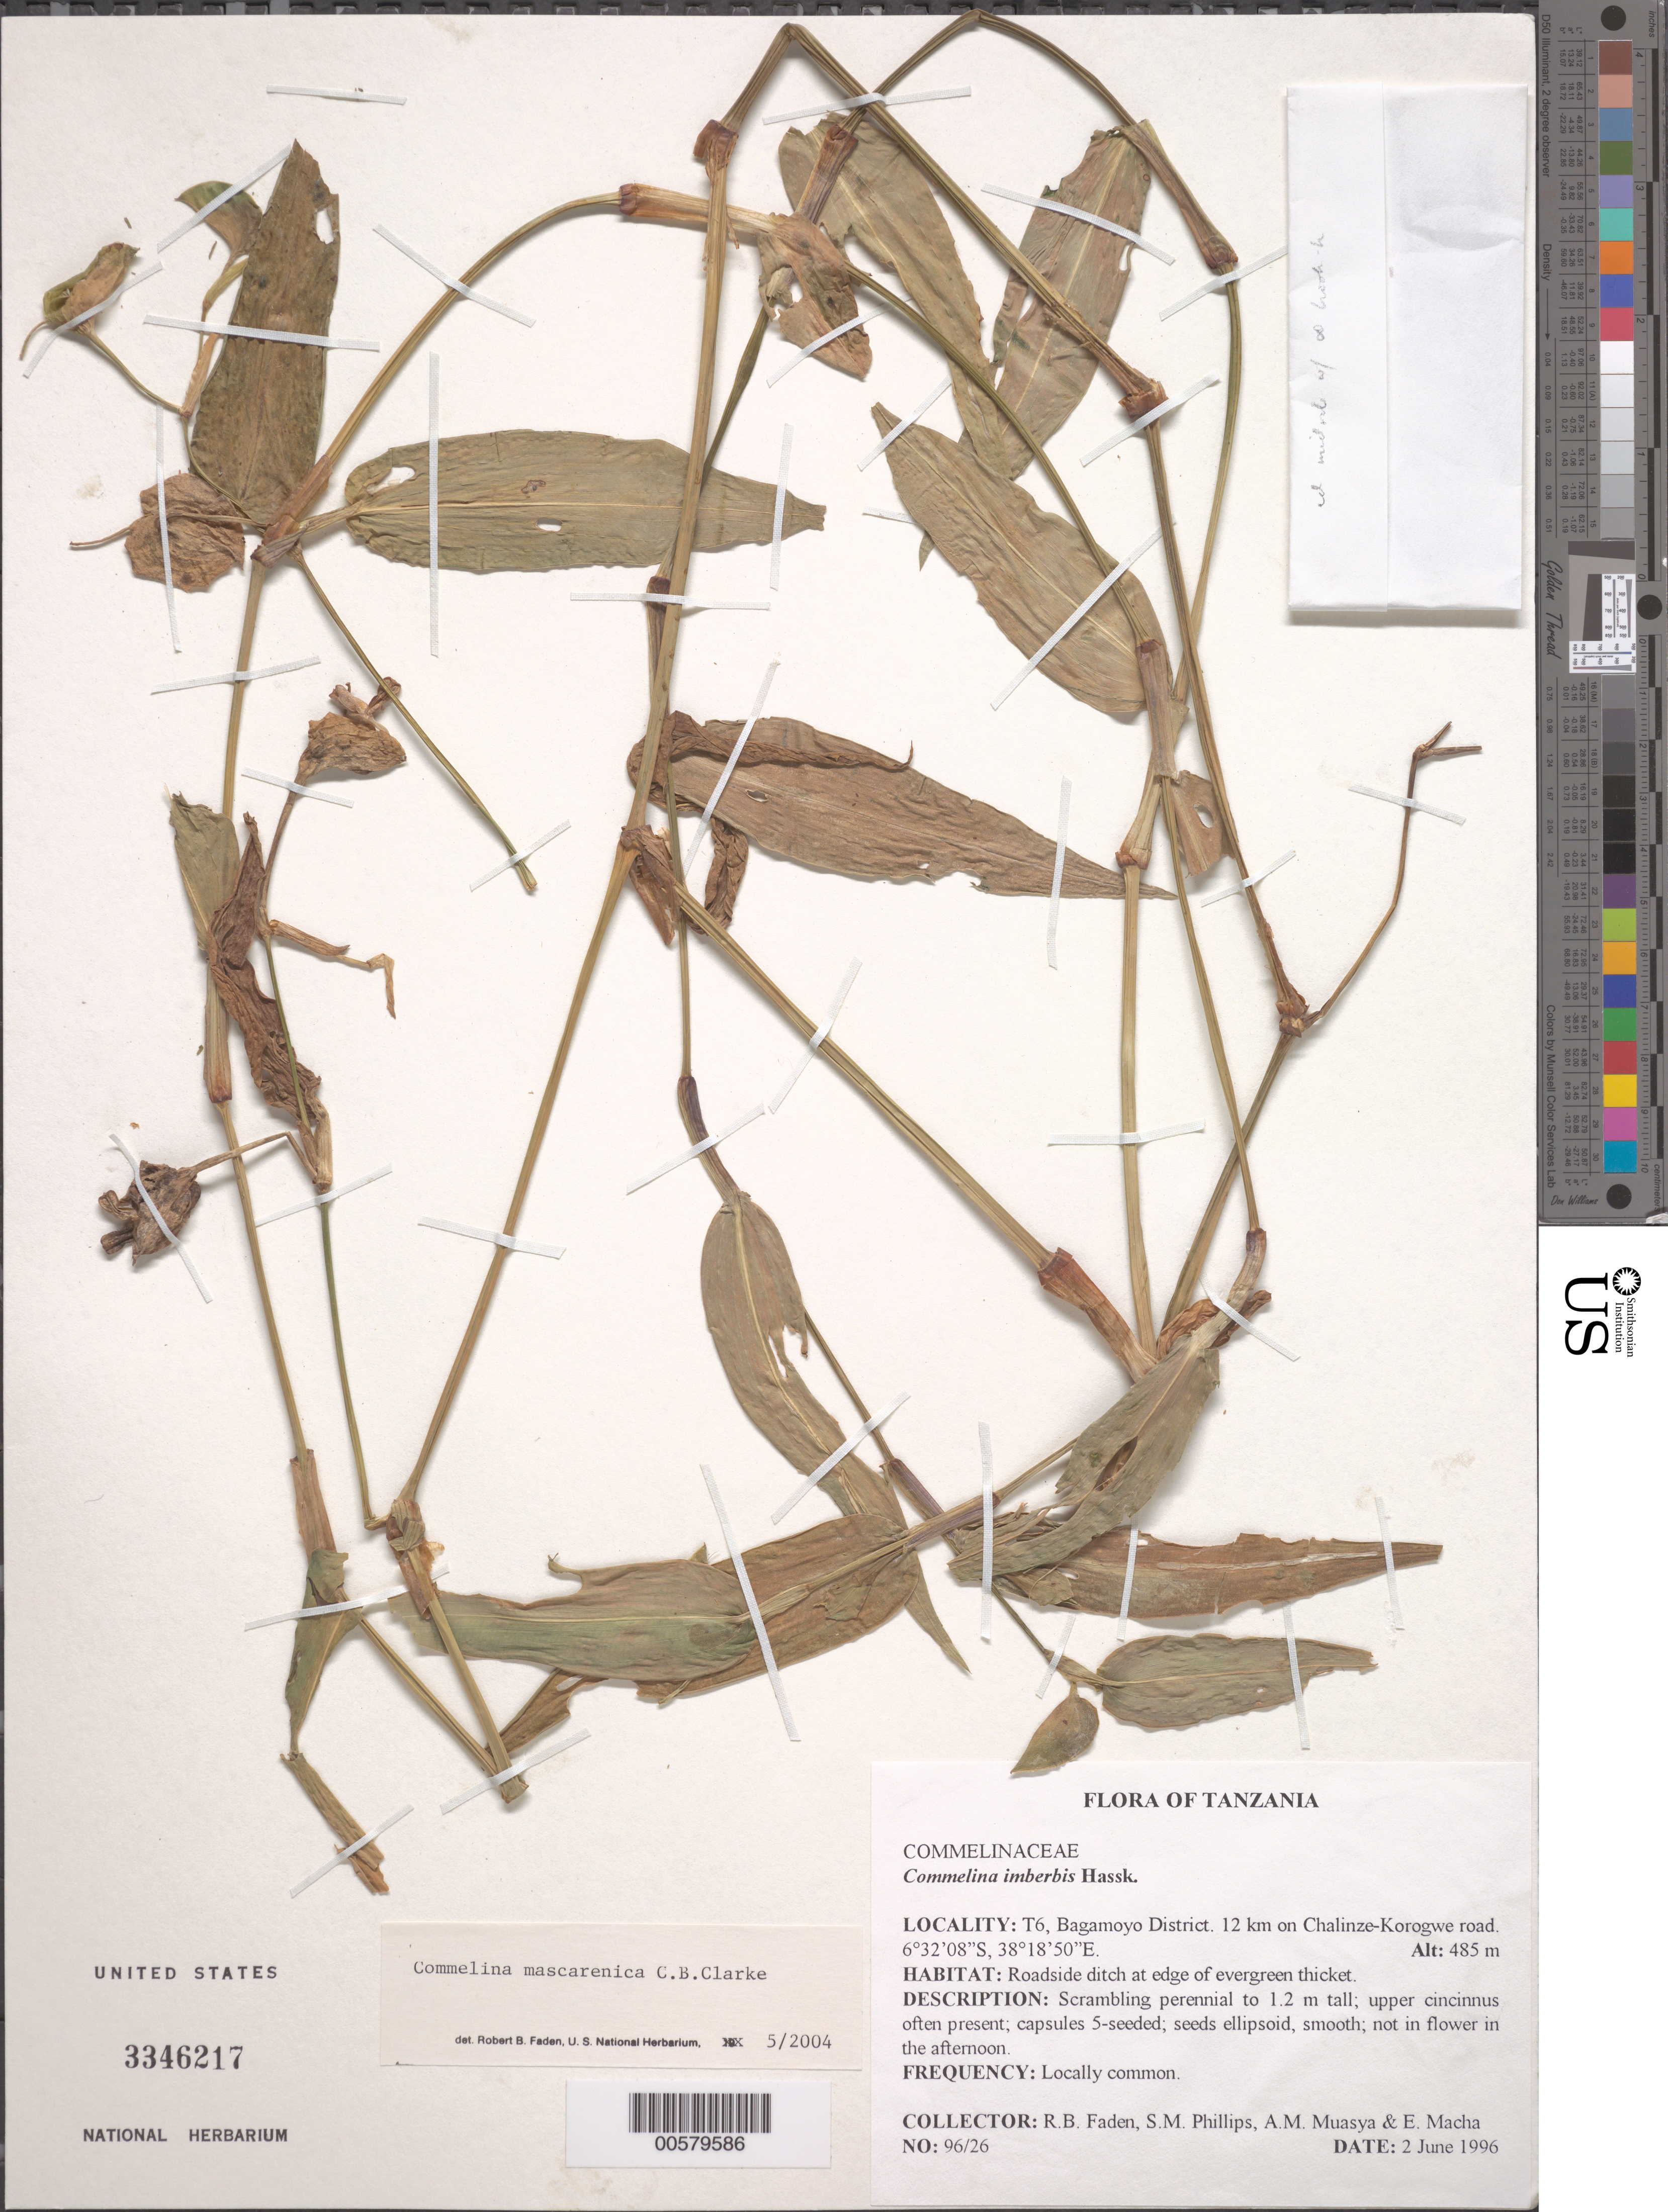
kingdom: Plantae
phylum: Tracheophyta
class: Liliopsida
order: Commelinales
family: Commelinaceae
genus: Commelina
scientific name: Commelina mascarenica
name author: C.B. Clarke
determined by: Faden, Robert B., (US), Smithsonian Institution - National Museum of Natural History (UNITED STATES)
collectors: R. B. Faden, S. M. Phillips, A. Muasya & E. Macha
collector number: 96/26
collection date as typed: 02 Jun 1996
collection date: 1996-06-02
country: Tanzania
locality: T6, bagamoyo dist., chalinze-korogwe road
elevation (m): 485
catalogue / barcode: US 3346217